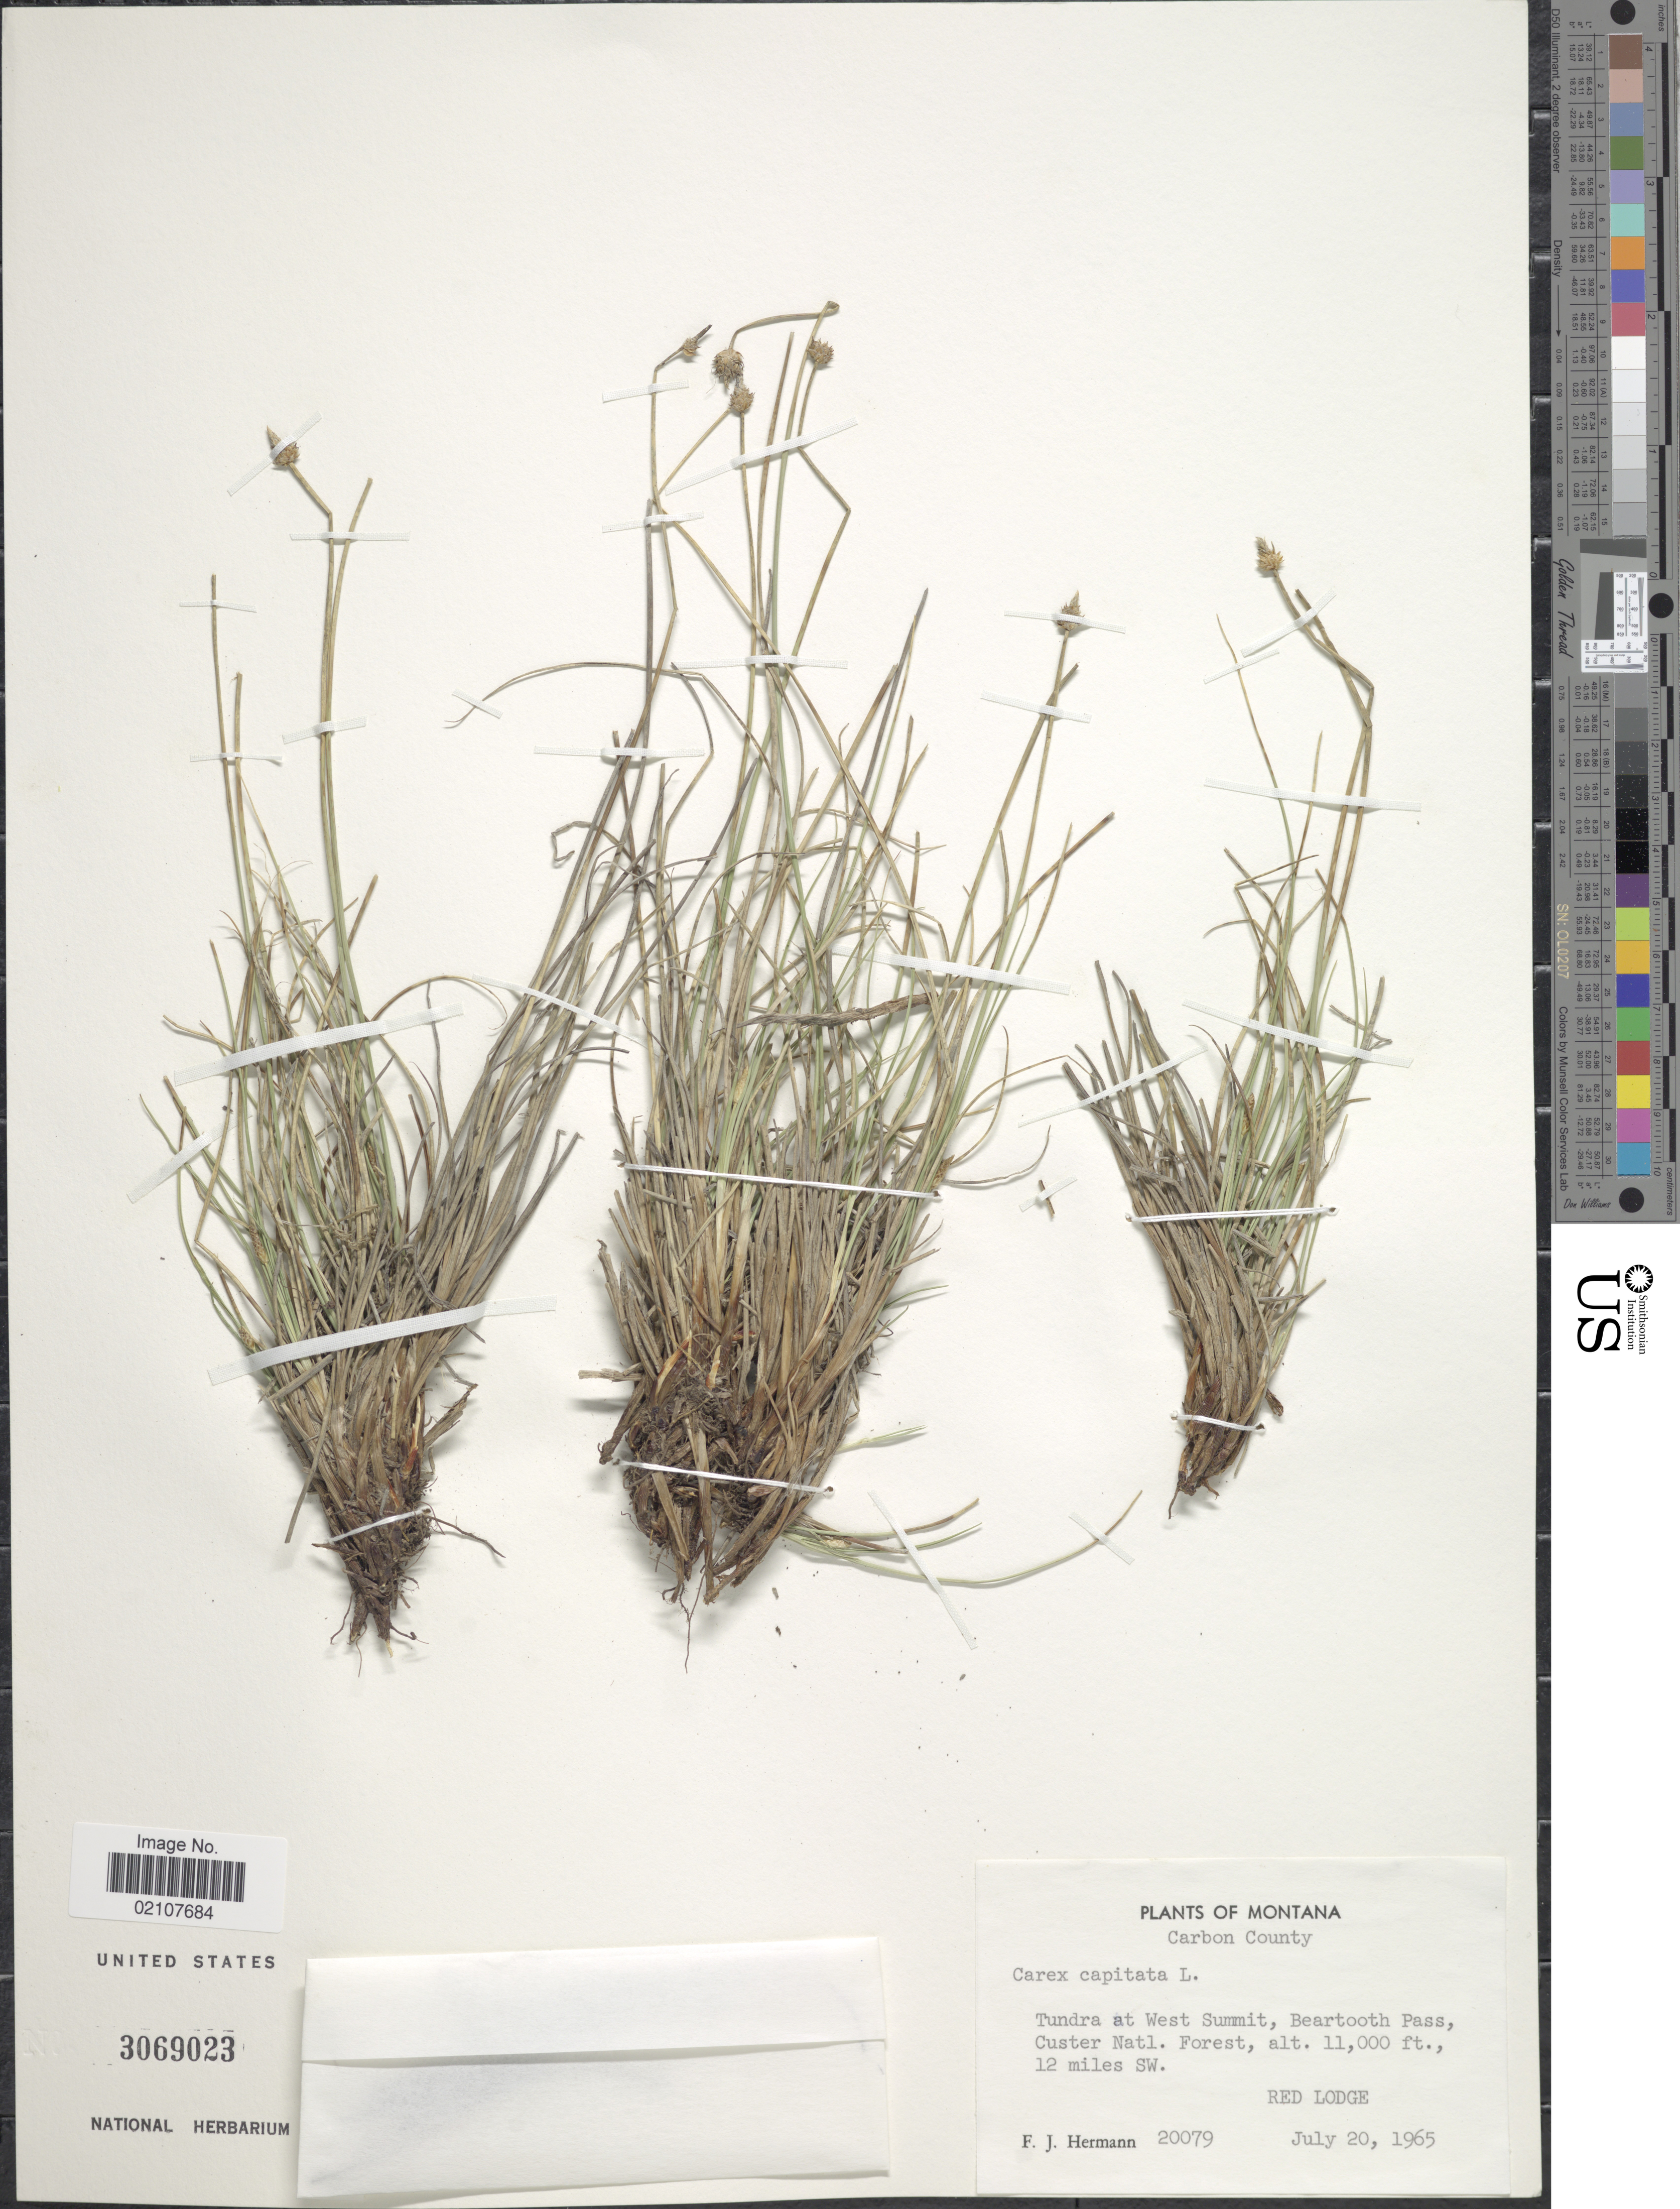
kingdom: Plantae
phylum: Tracheophyta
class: Liliopsida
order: Poales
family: Cyperaceae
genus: Carex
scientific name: Carex capitata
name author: L.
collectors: F. J. Hermann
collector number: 20079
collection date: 1965-07-20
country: United States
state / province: Montana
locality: Montana, Carbon County, Tundra at West Summit, Beartooth Pass, Custer Natl. Forest.12 miles SW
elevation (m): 3353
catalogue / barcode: US 3069023